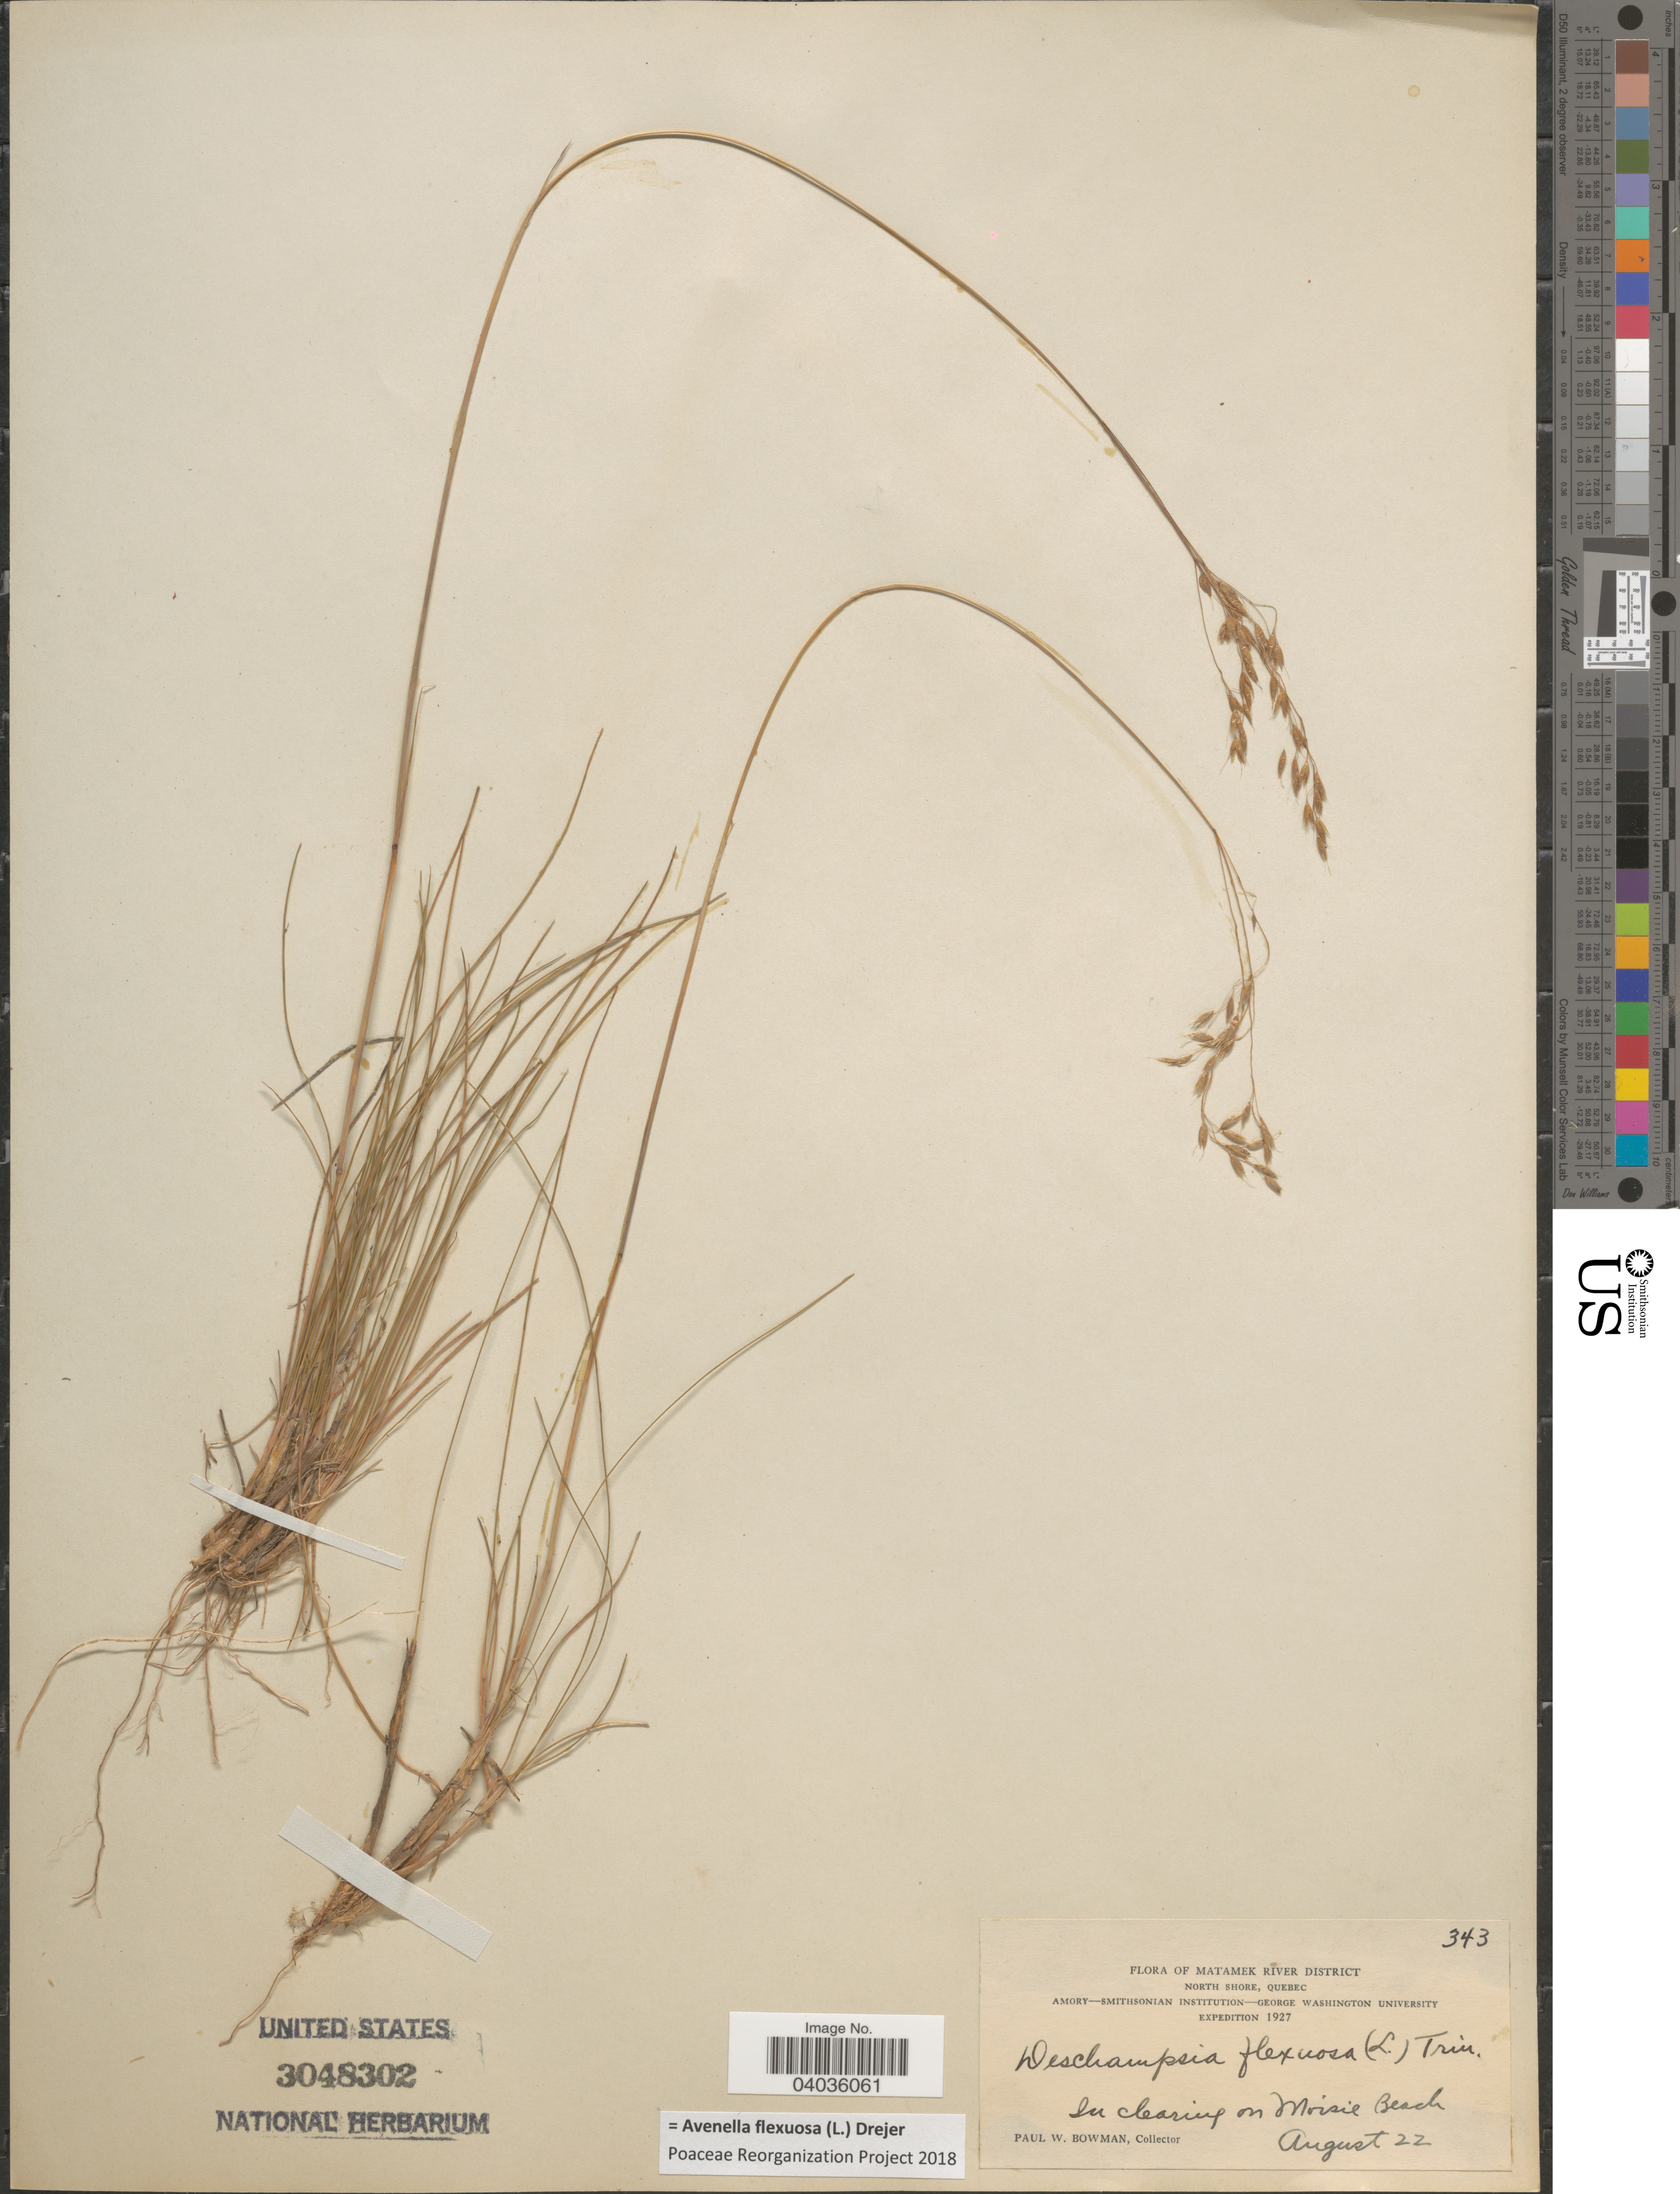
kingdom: Plantae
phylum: Tracheophyta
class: Liliopsida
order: Poales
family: Poaceae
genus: Avenella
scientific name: Avenella flexuosa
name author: (L.) Drejer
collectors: P. Bowman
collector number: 343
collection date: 1927-08-22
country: Canada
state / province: Quebec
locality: Matamek River District. North shore. In clearing on Moisie Beach.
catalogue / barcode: US 3048302